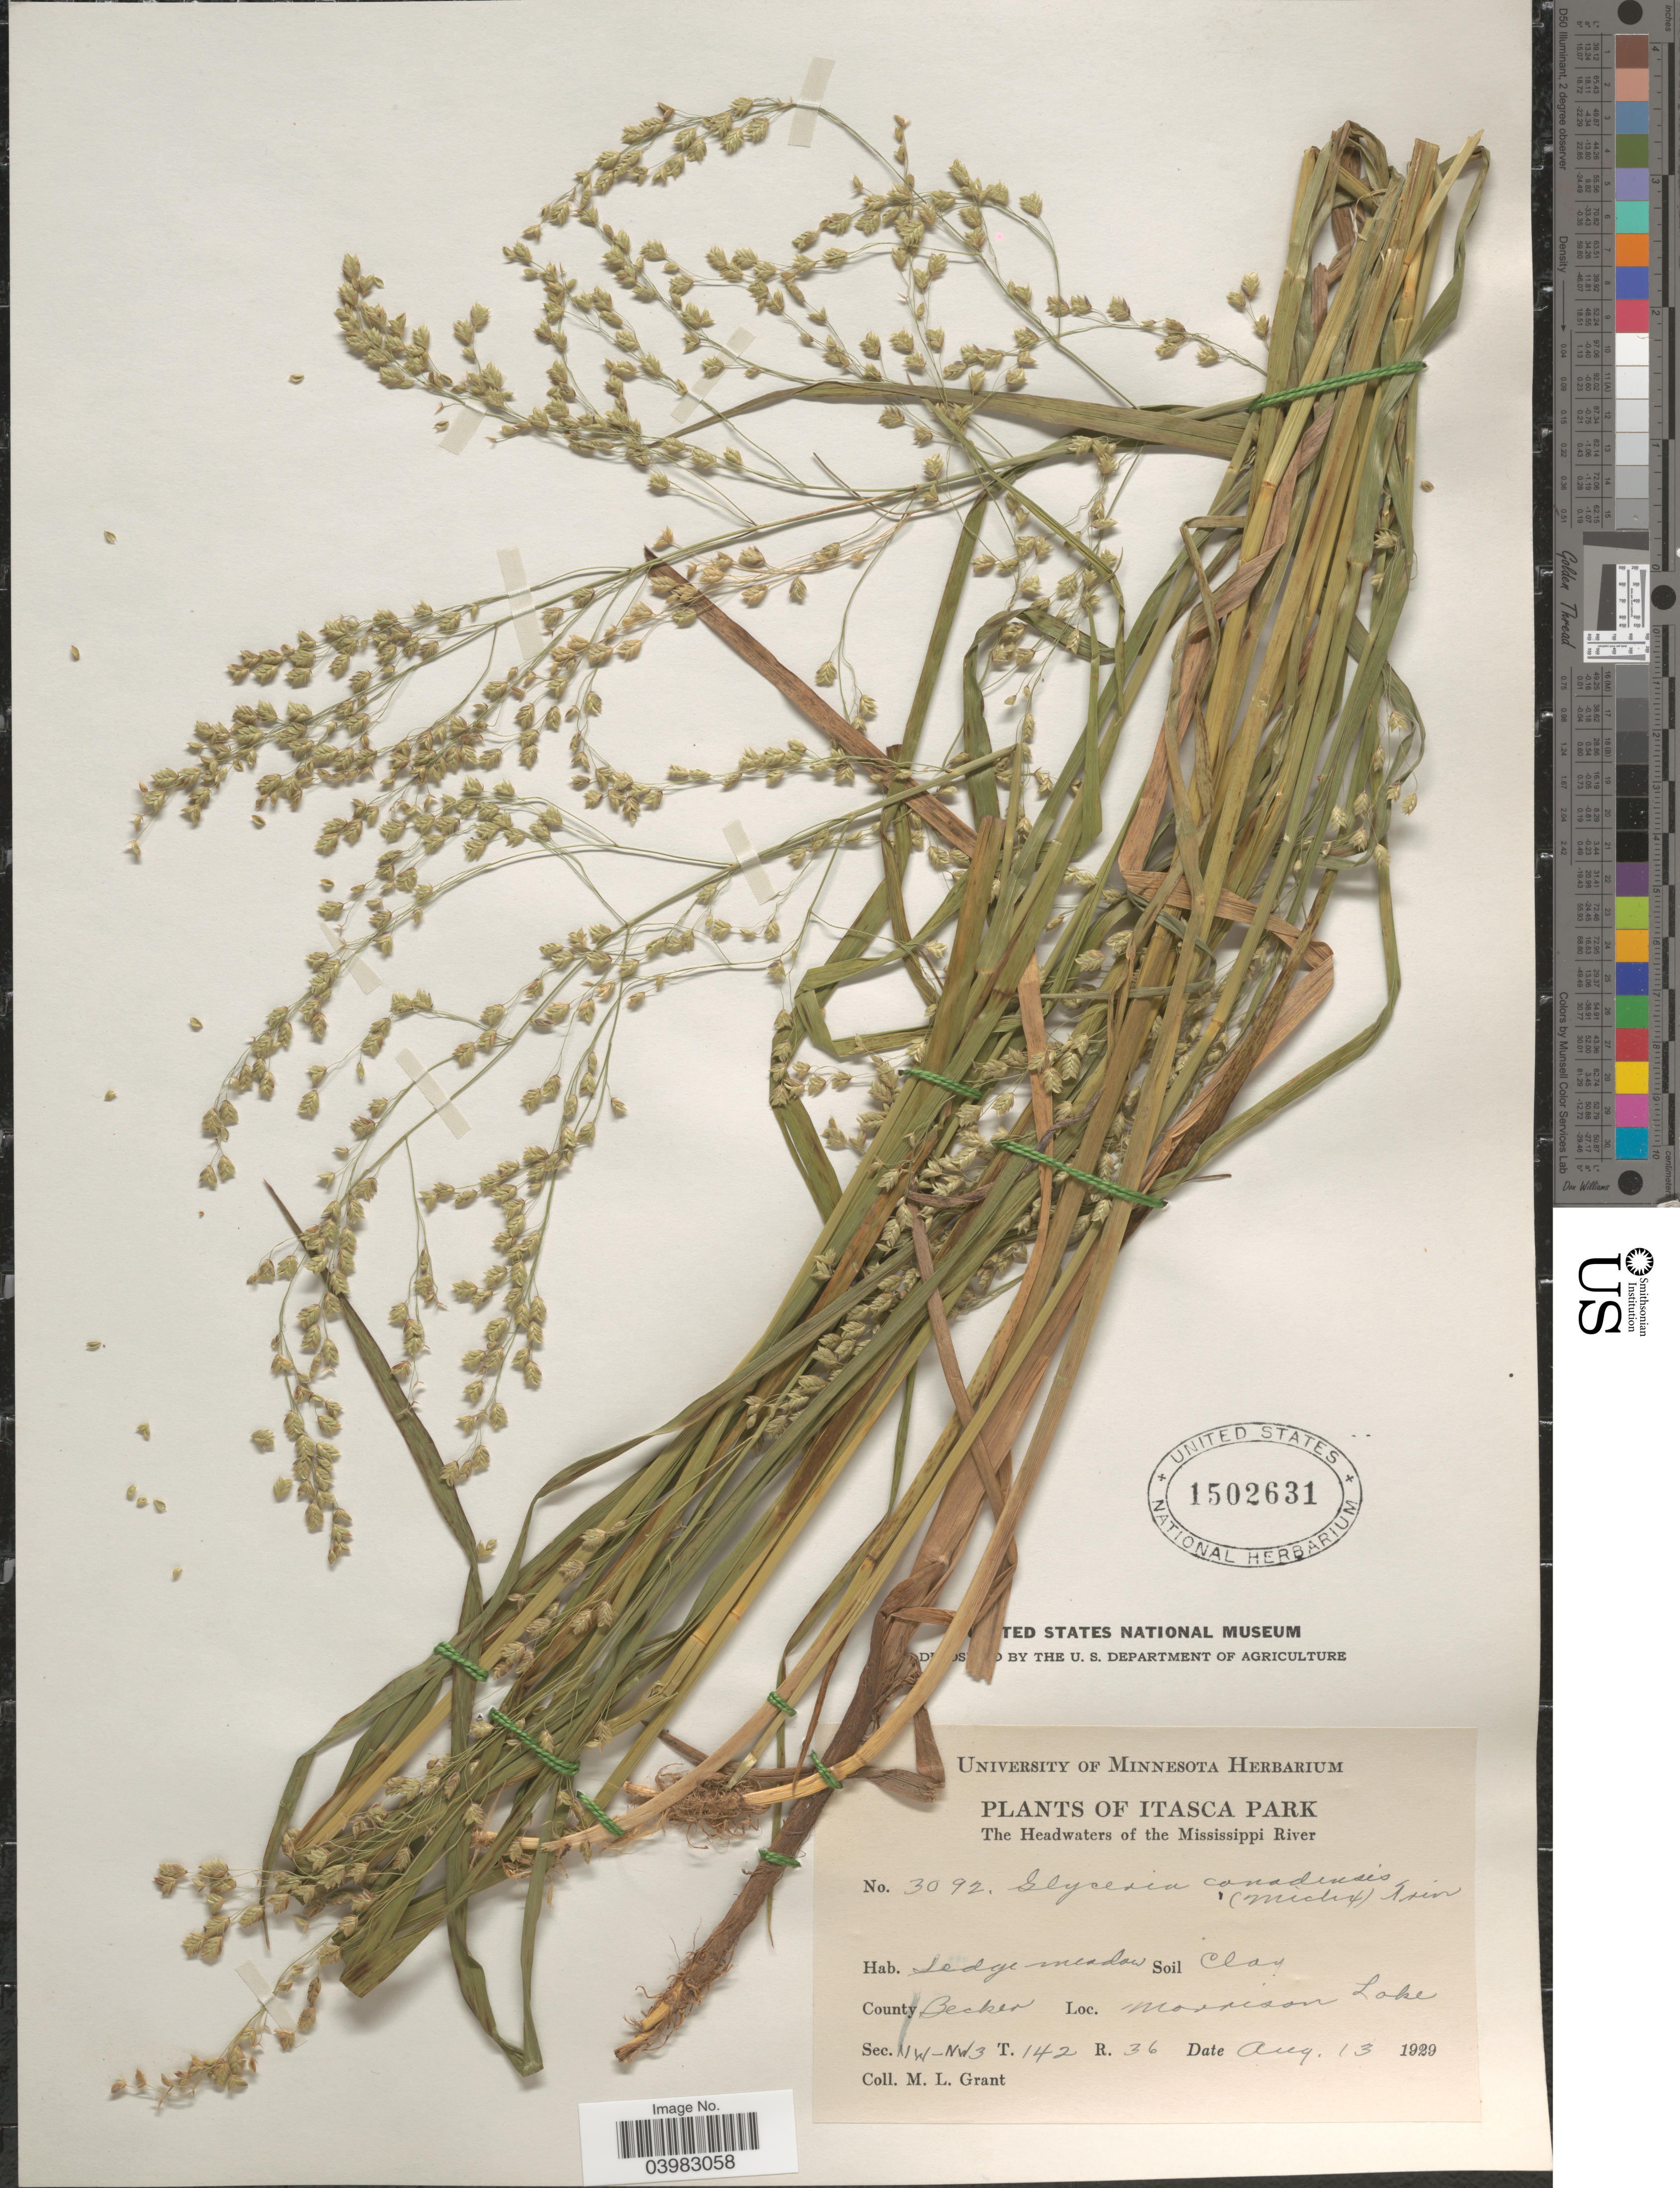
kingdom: Plantae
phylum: Tracheophyta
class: Liliopsida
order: Poales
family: Poaceae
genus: Glyceria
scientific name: Glyceria canadensis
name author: (Michx.) Trin.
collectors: M. L. Grant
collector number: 3092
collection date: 1929-08-13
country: United States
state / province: Minnesota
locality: Itasca Park. The Headwaters of the Mississippi River. County Becker. Morrisonn Lake. Sec. NW-NW3 T.142 R.36.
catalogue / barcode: US 1502631